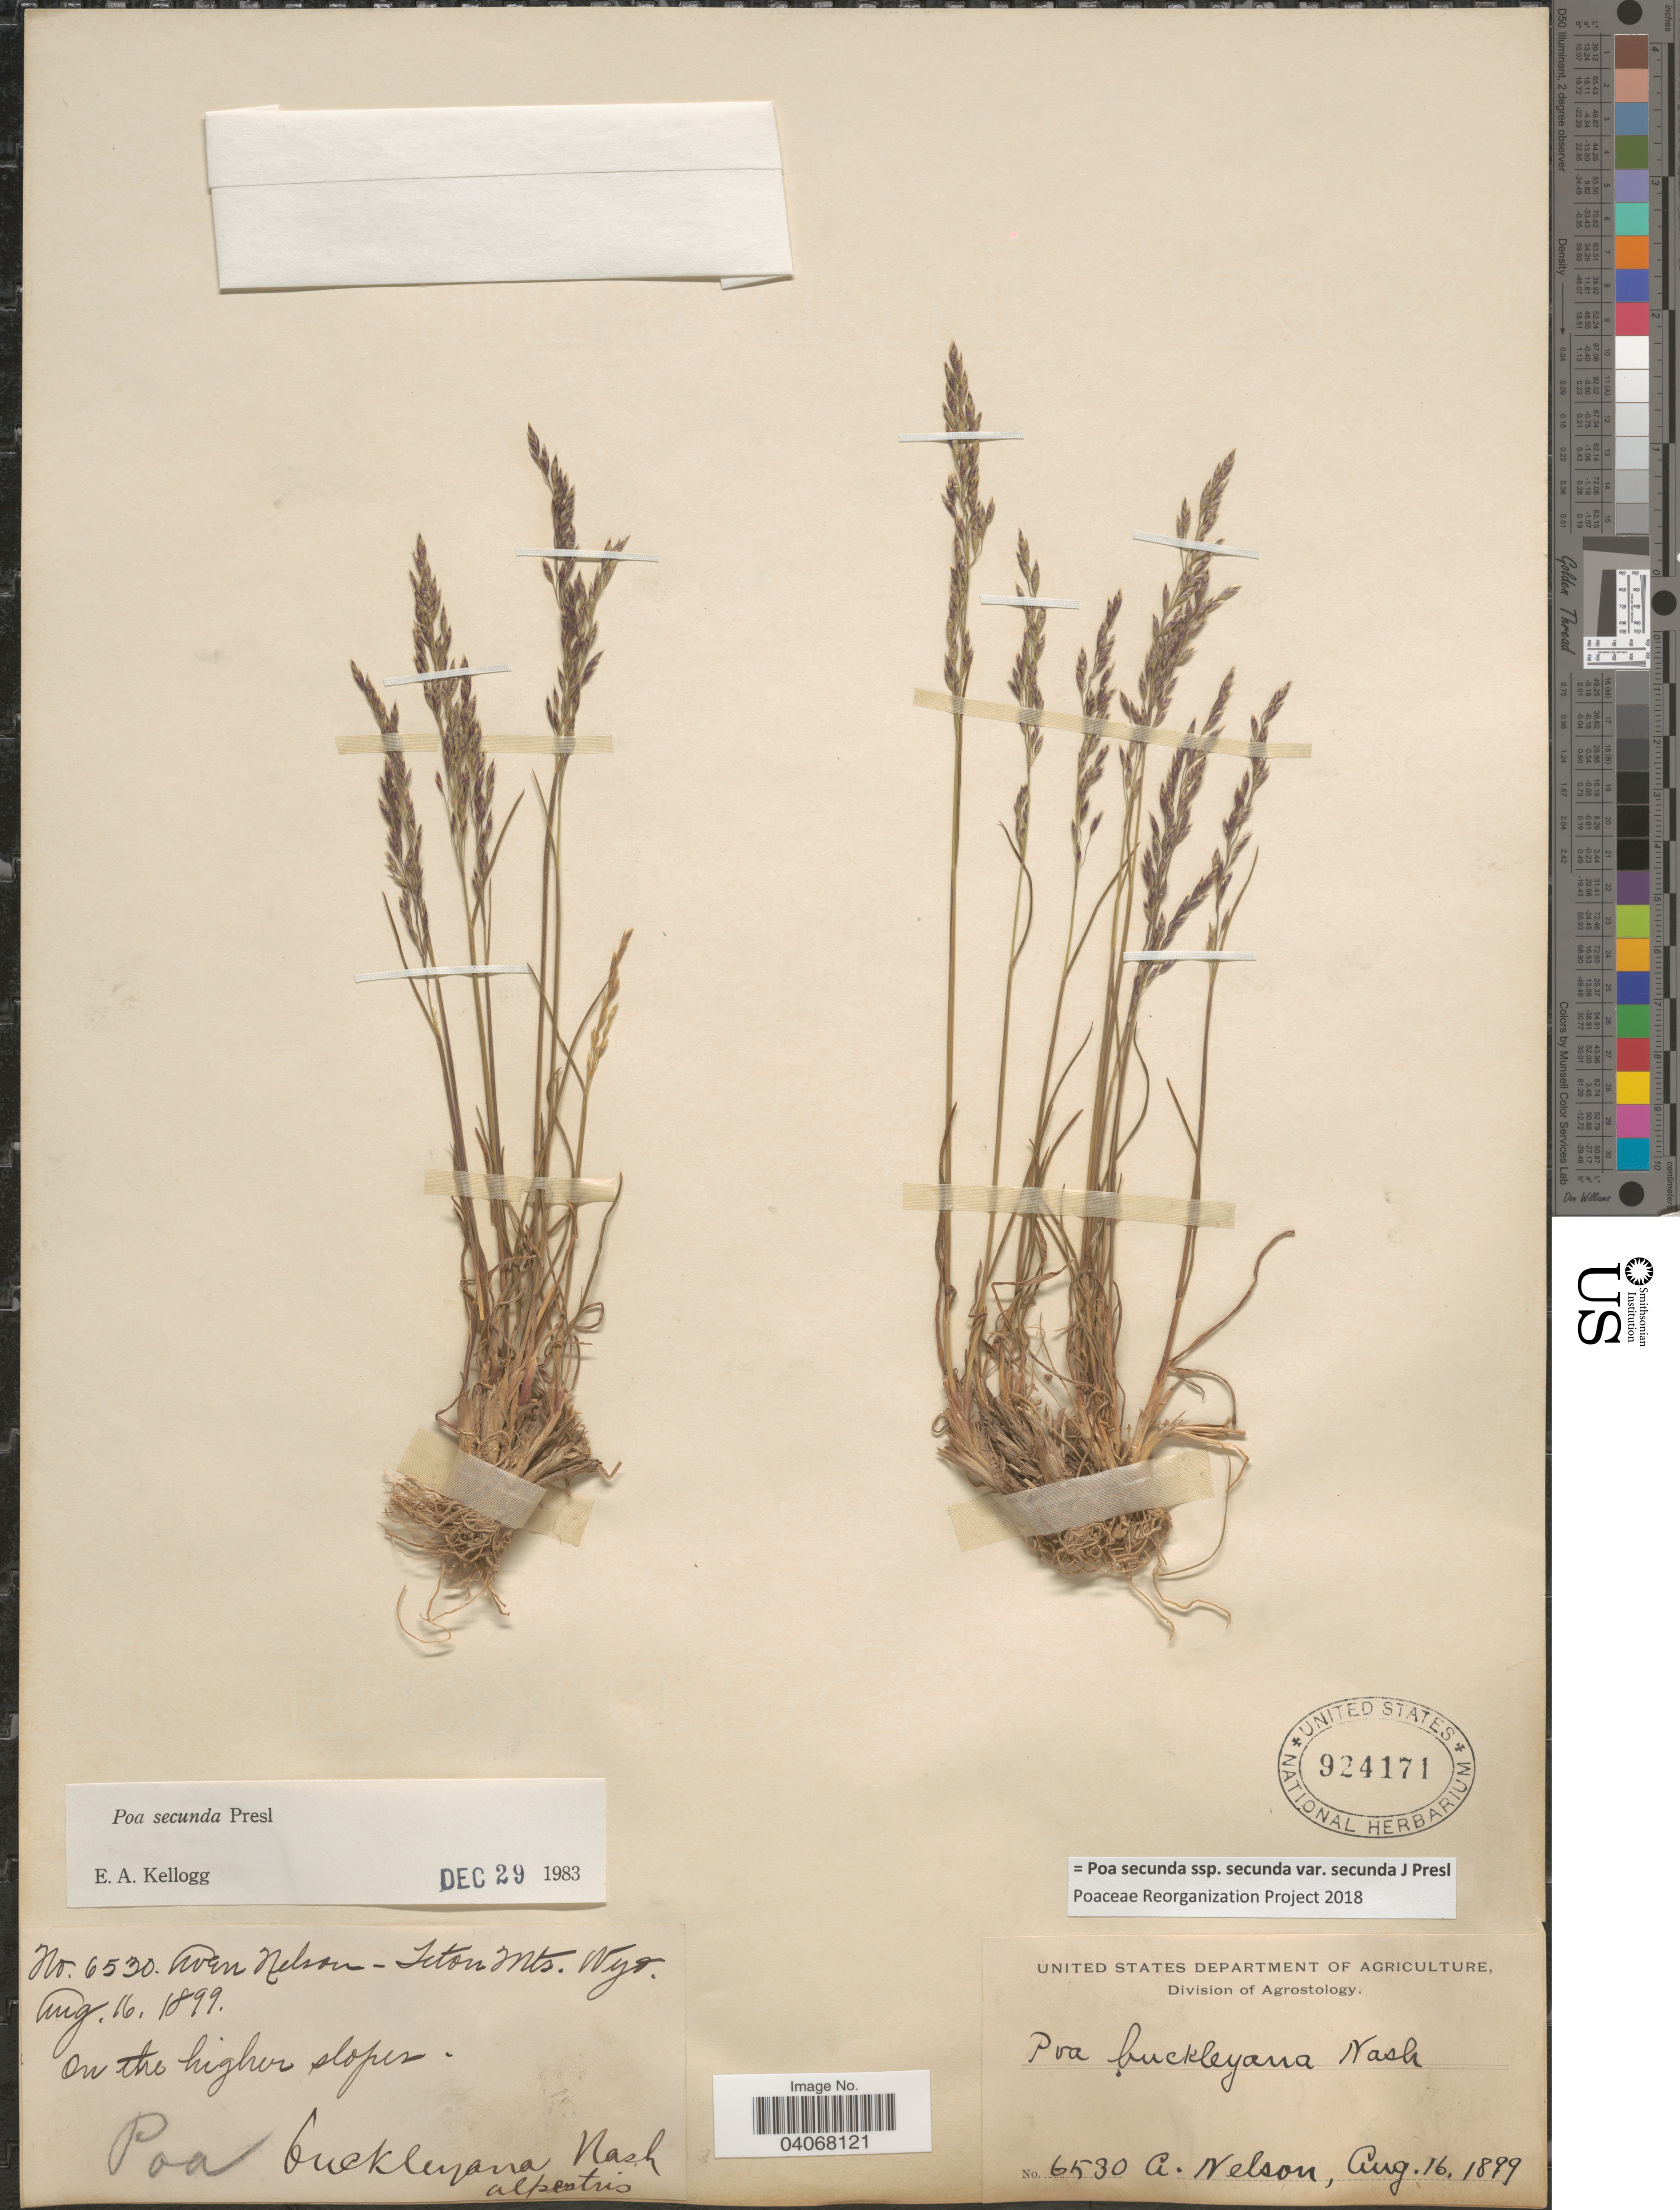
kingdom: Plantae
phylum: Tracheophyta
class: Liliopsida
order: Poales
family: Poaceae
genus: Poa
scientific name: Poa secunda subsp. secunda var. secunda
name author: J. Presl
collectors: A. Nelson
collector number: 6530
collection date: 1899-08-16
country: United States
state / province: Wyoming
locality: Teton Mts.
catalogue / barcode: US 924171